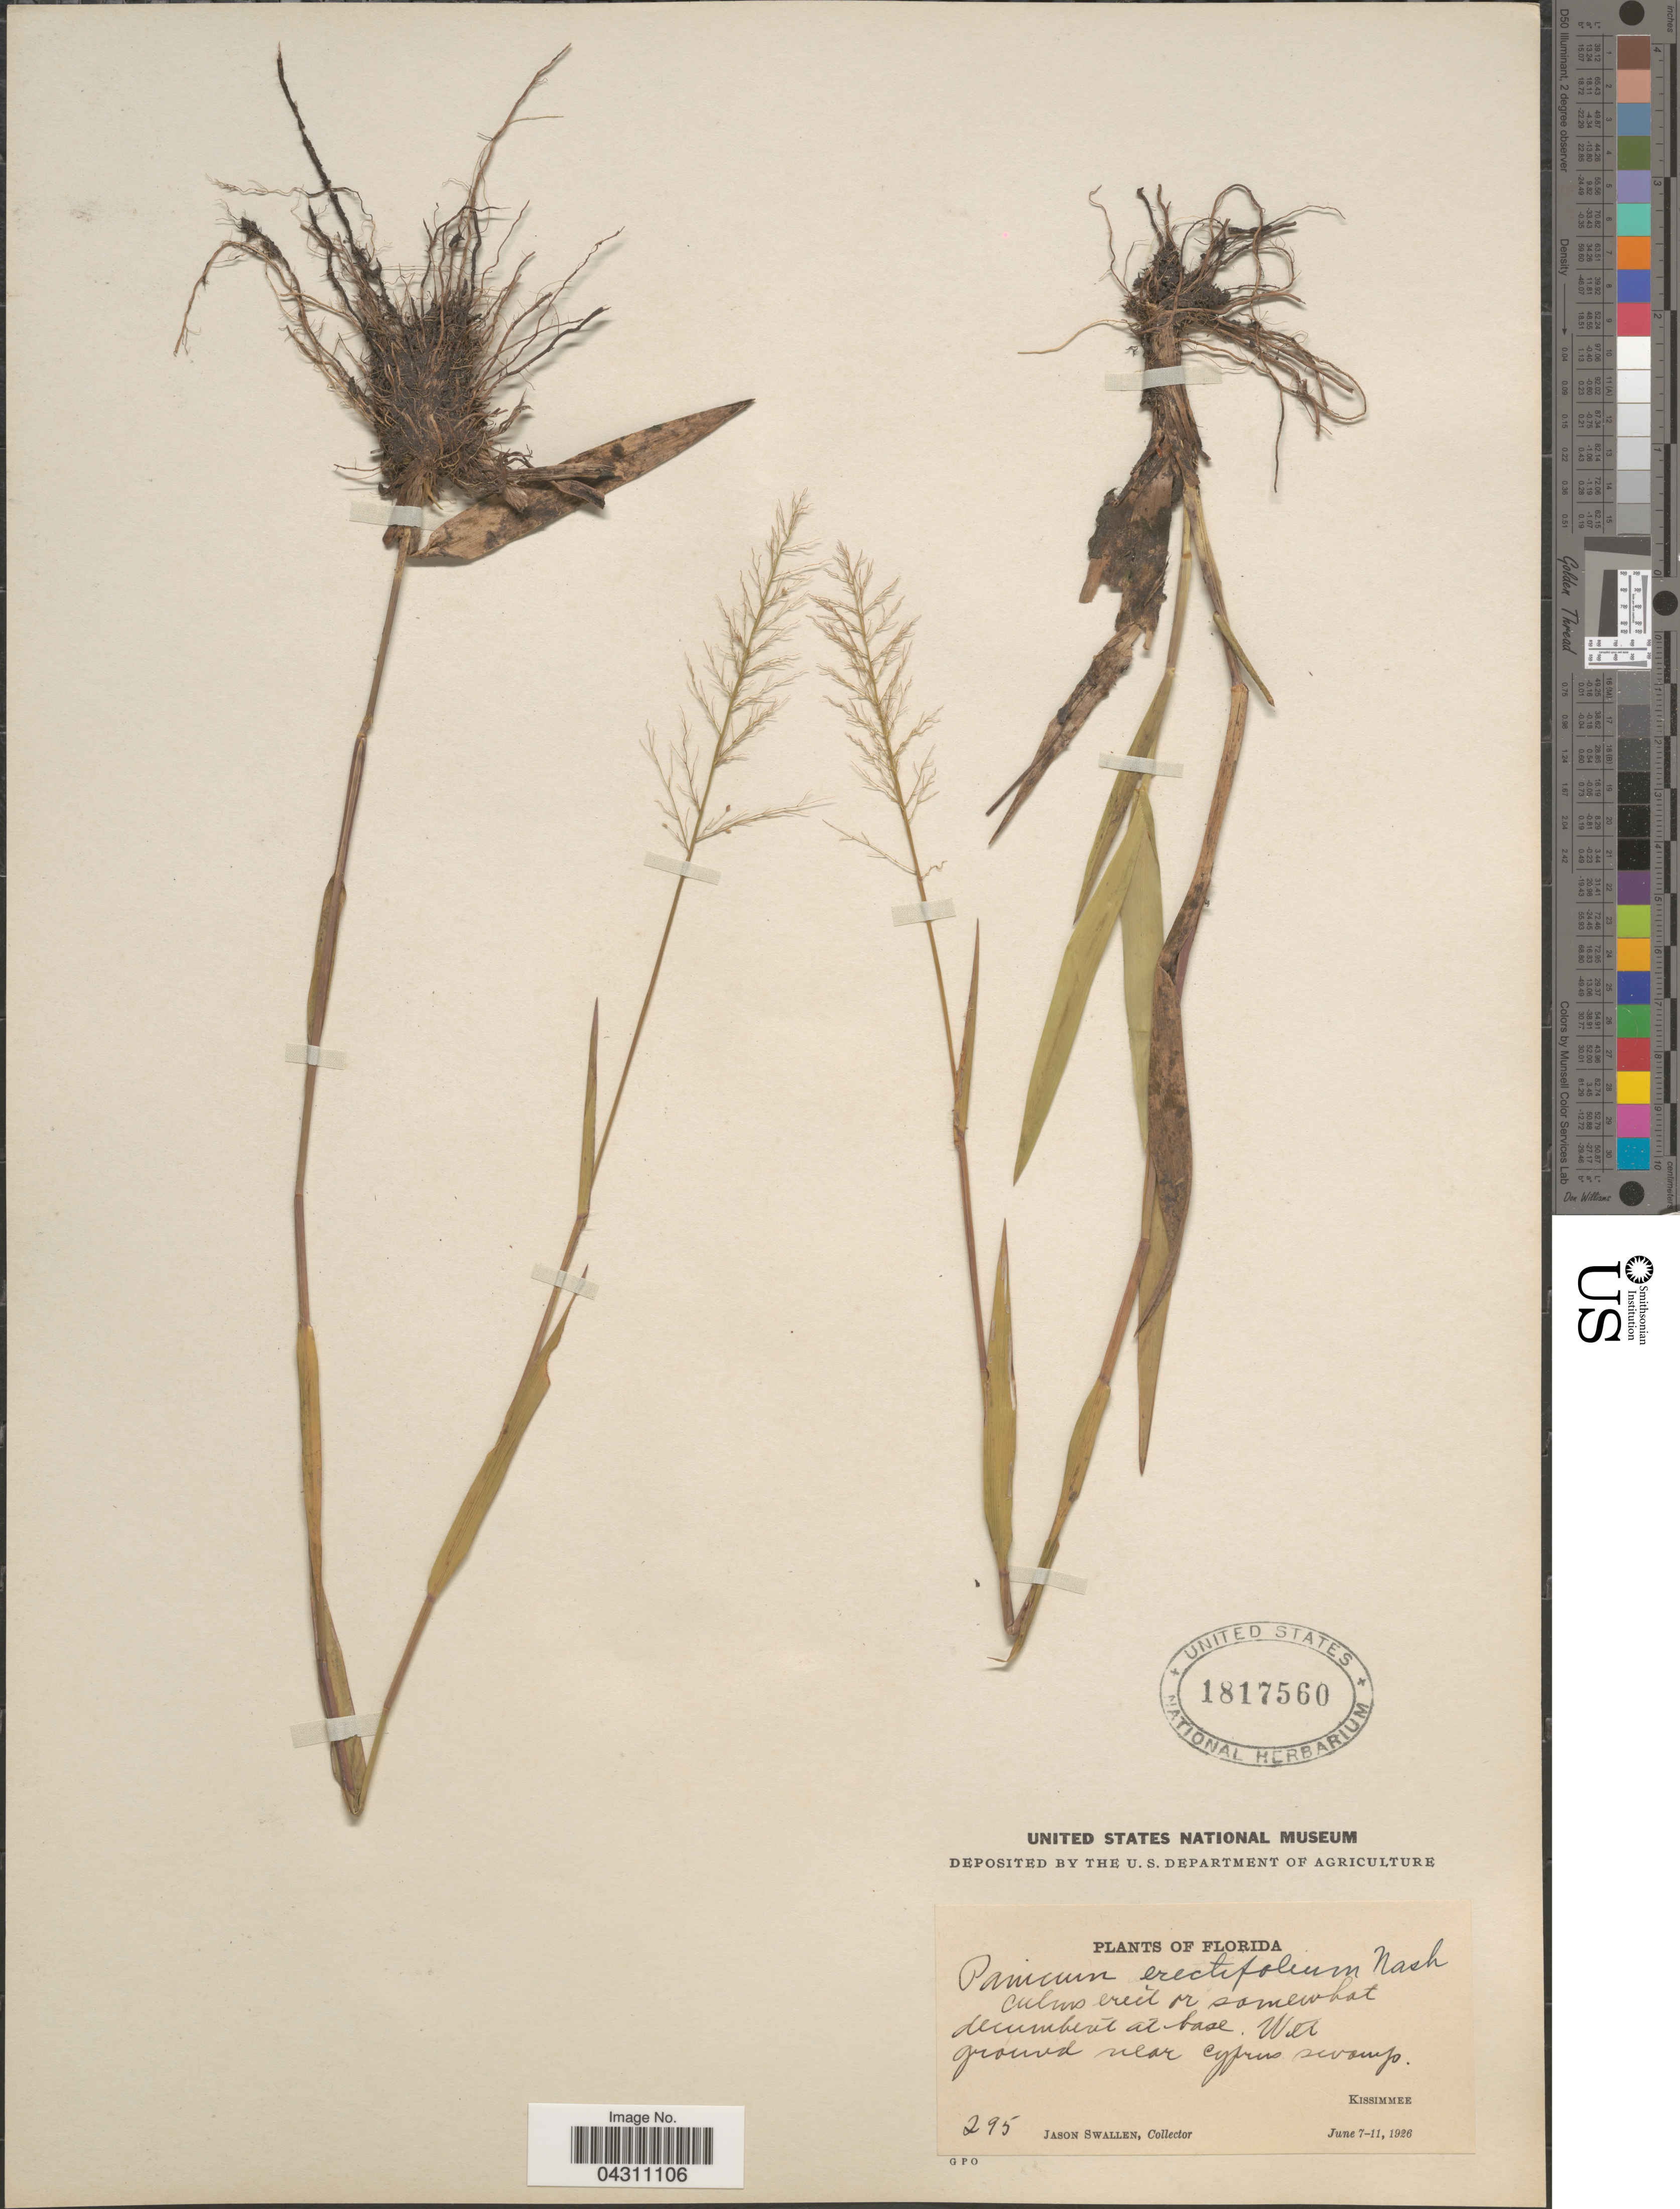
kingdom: Plantae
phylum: Tracheophyta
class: Liliopsida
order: Poales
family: Poaceae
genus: Dichanthelium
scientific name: Dichanthelium sphaerocarpon var. floridanum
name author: (Vasey) Davidse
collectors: J. R. Swallen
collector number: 295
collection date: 1926-06-07/1926-06-11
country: United States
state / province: Florida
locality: Wet ground near cyprus swamp. Kissimmee.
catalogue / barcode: US 1817560